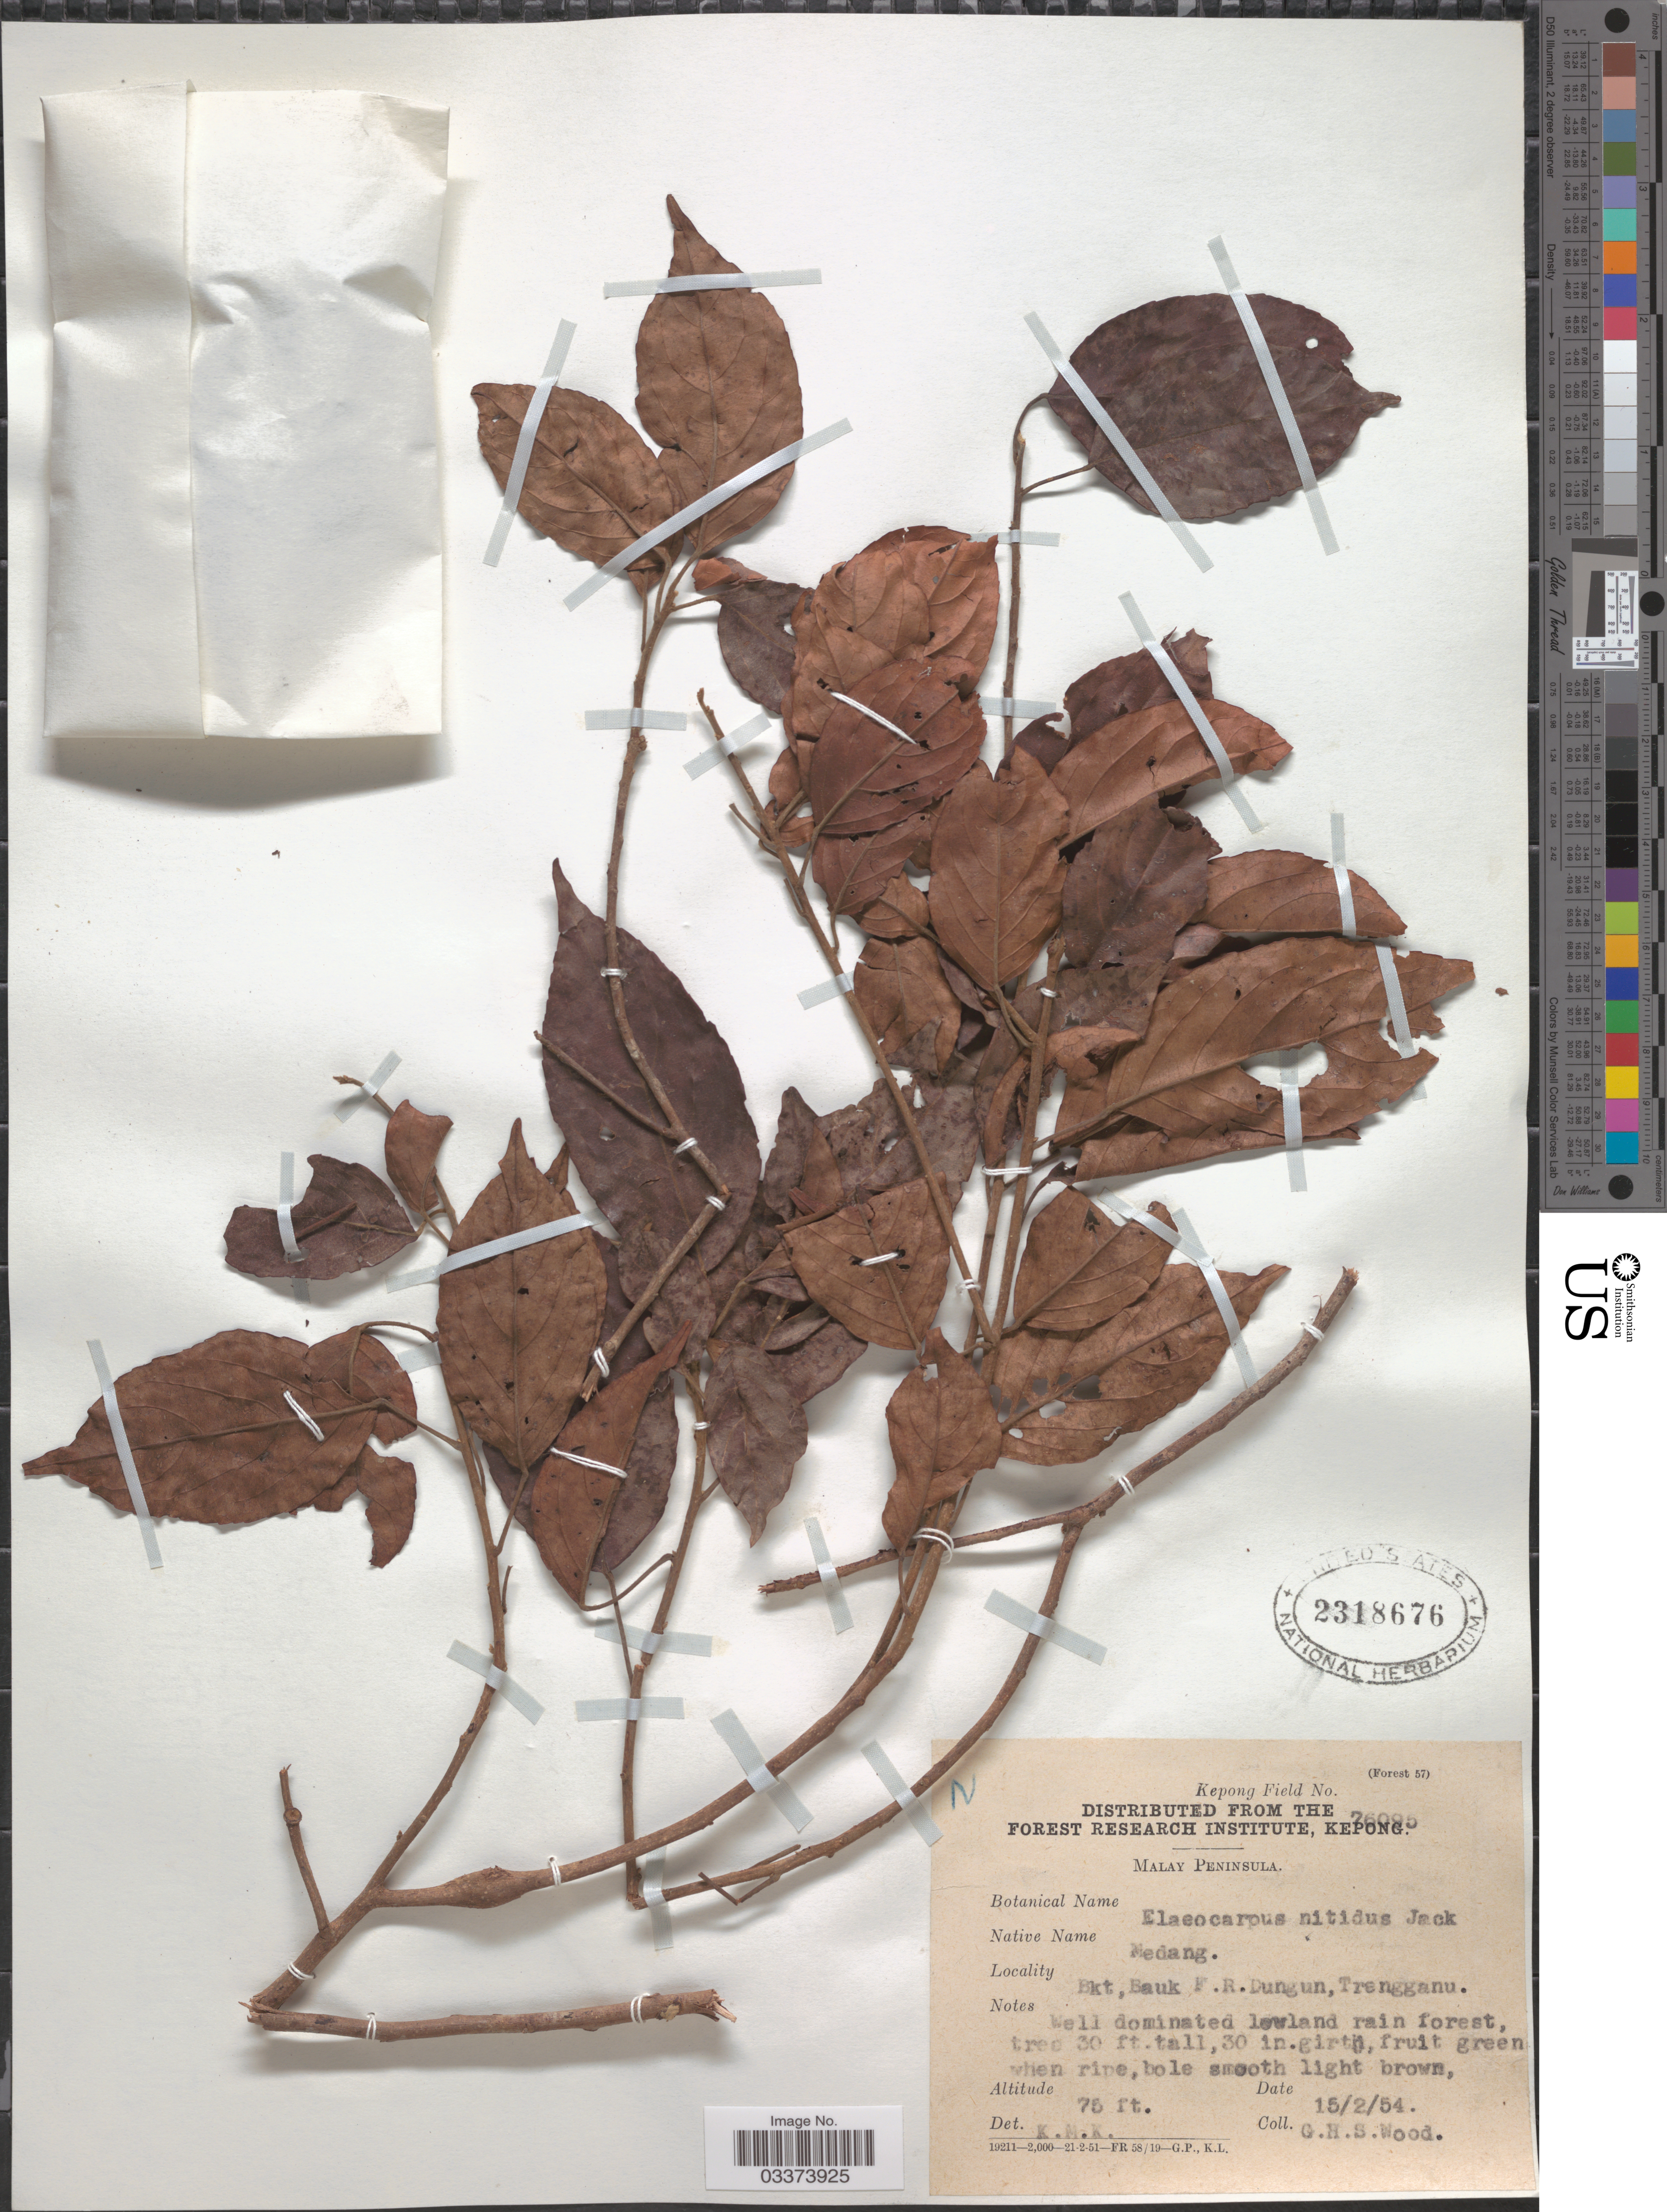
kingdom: Plantae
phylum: Tracheophyta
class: Magnoliopsida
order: Oxalidales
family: Elaeocarpaceae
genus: Elaeocarpus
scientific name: Elaeocarpus nitidus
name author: Jack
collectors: G. Wood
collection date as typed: Transcribed d/m/y: 15/2/54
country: Malaysia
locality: Malay Peninsula. Bkt, Bauk F. R. Dungun, Trengganu.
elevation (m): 23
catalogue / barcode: US 2318676